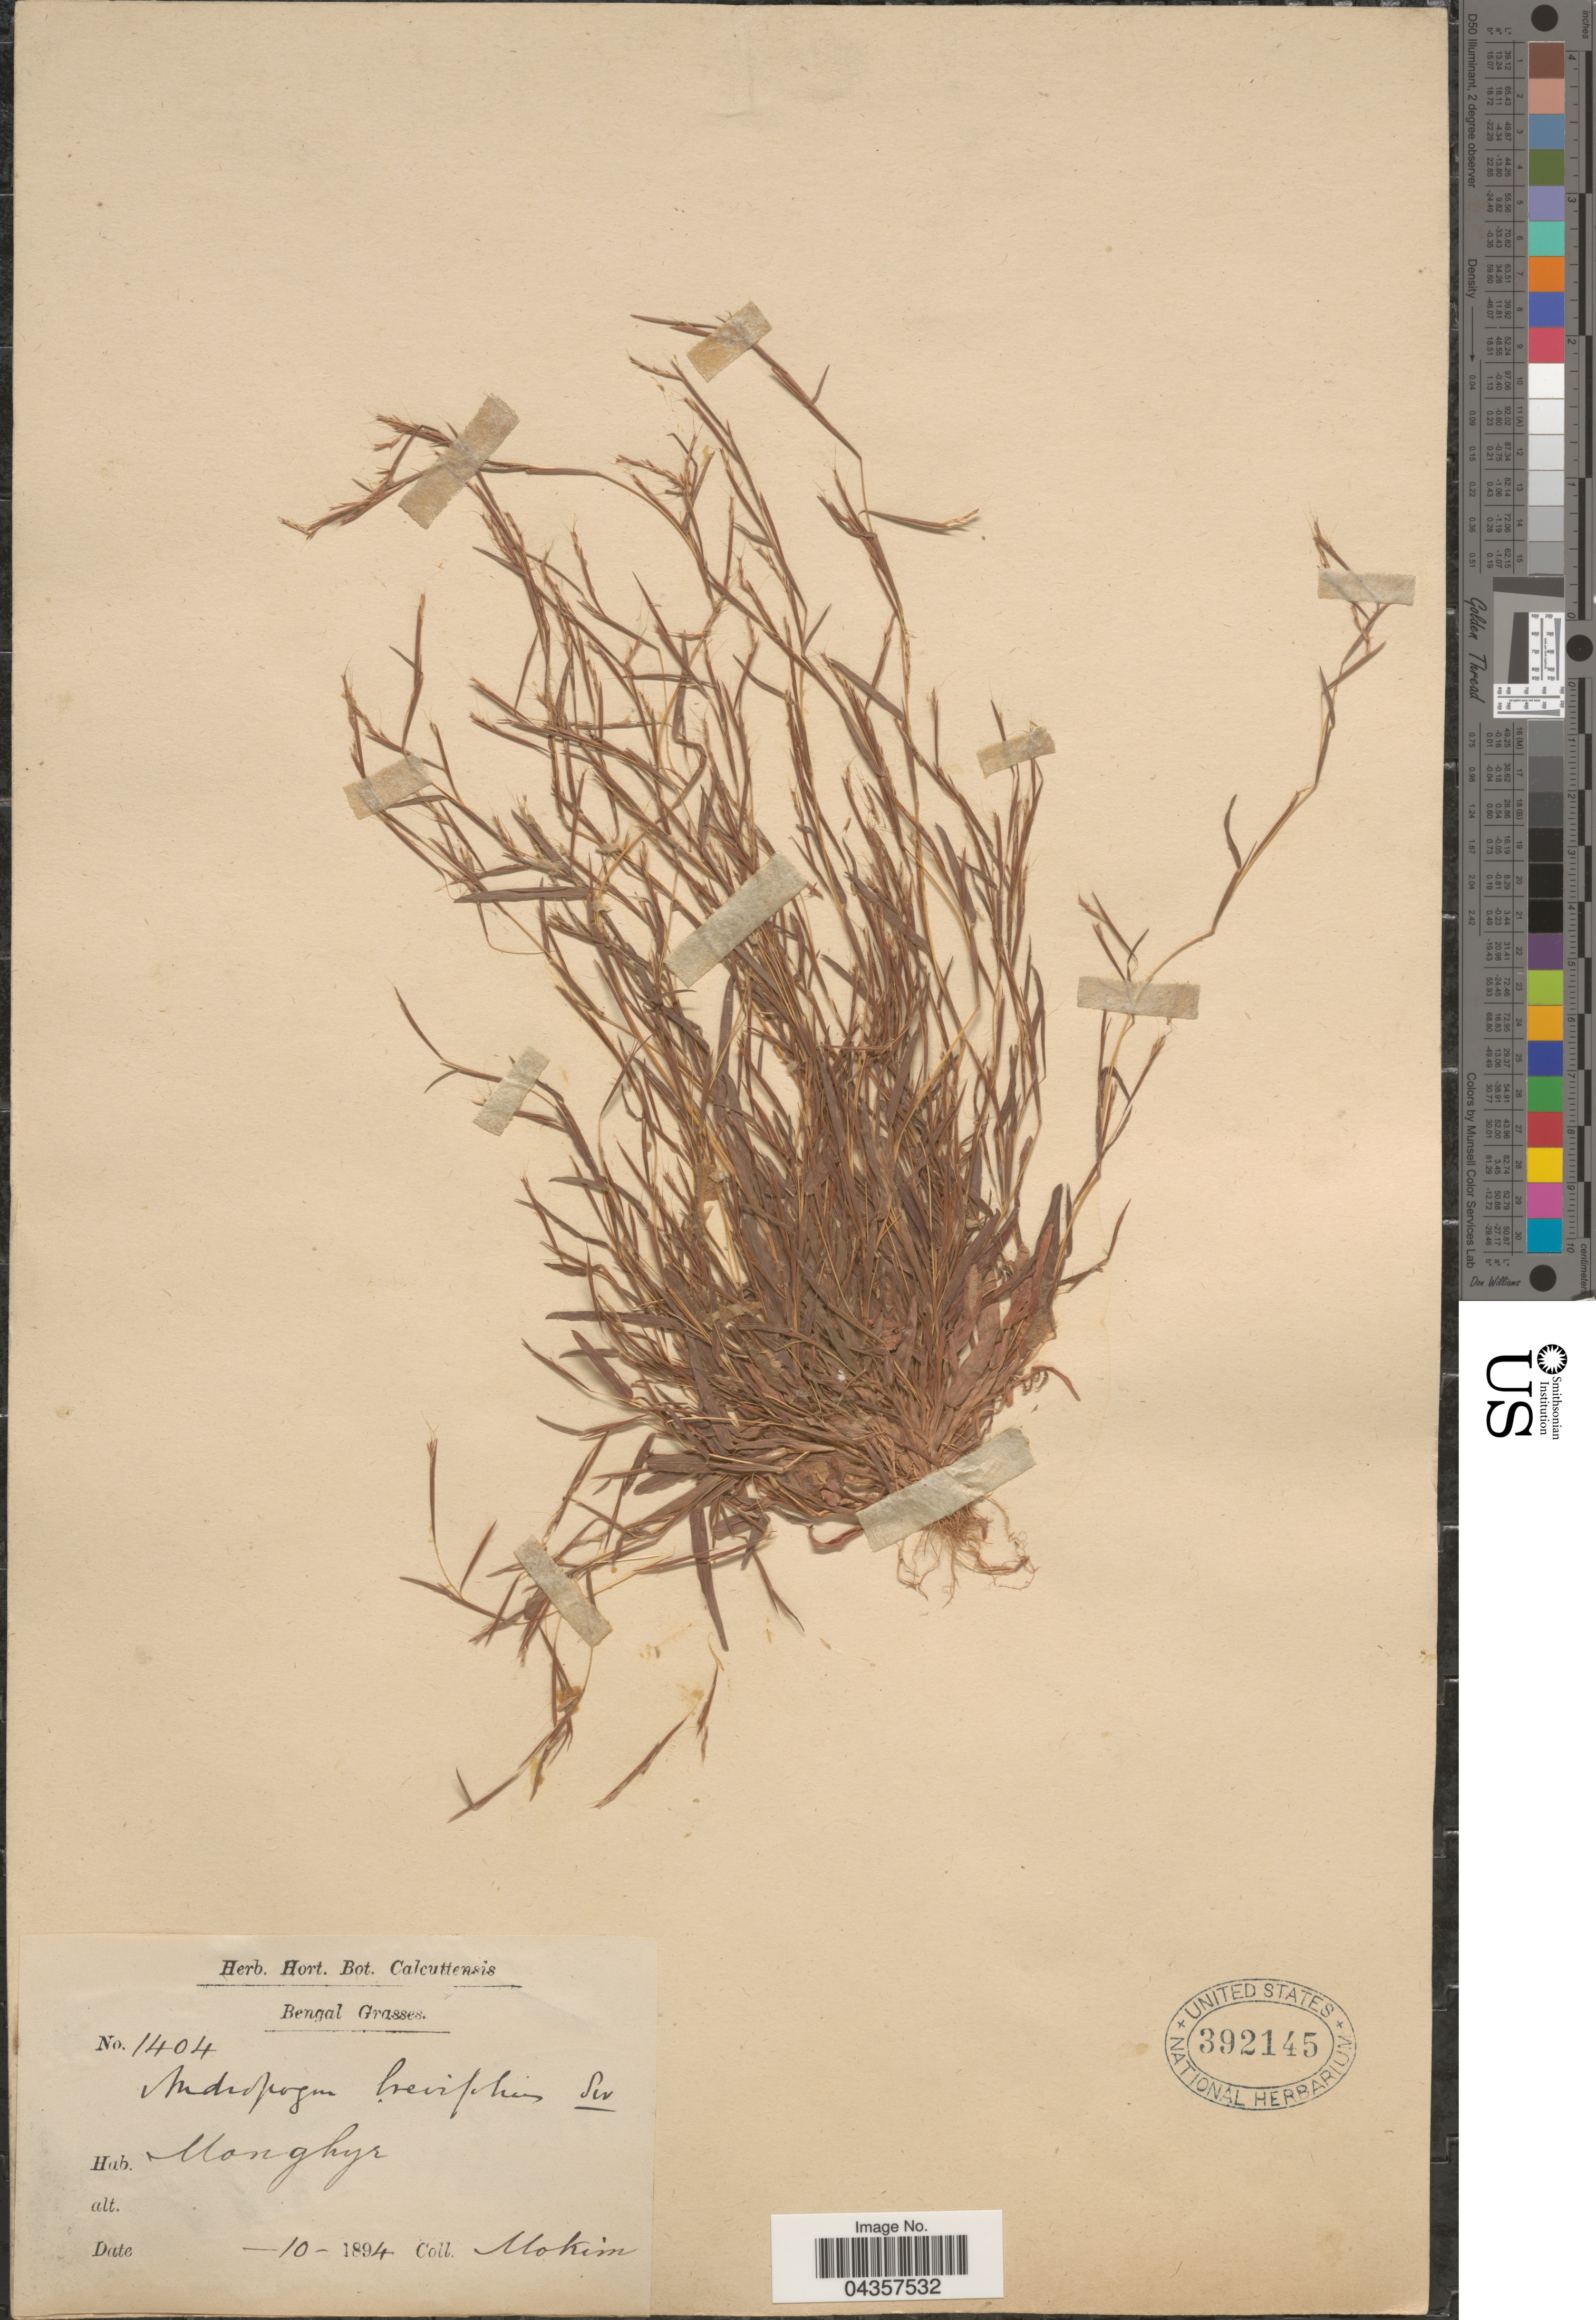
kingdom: Plantae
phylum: Tracheophyta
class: Liliopsida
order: Poales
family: Poaceae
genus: Schizachyrium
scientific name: Schizachyrium sp.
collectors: -. Mokim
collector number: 1404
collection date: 1894-10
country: India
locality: Bengal. Monghyr.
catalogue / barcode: US 392145